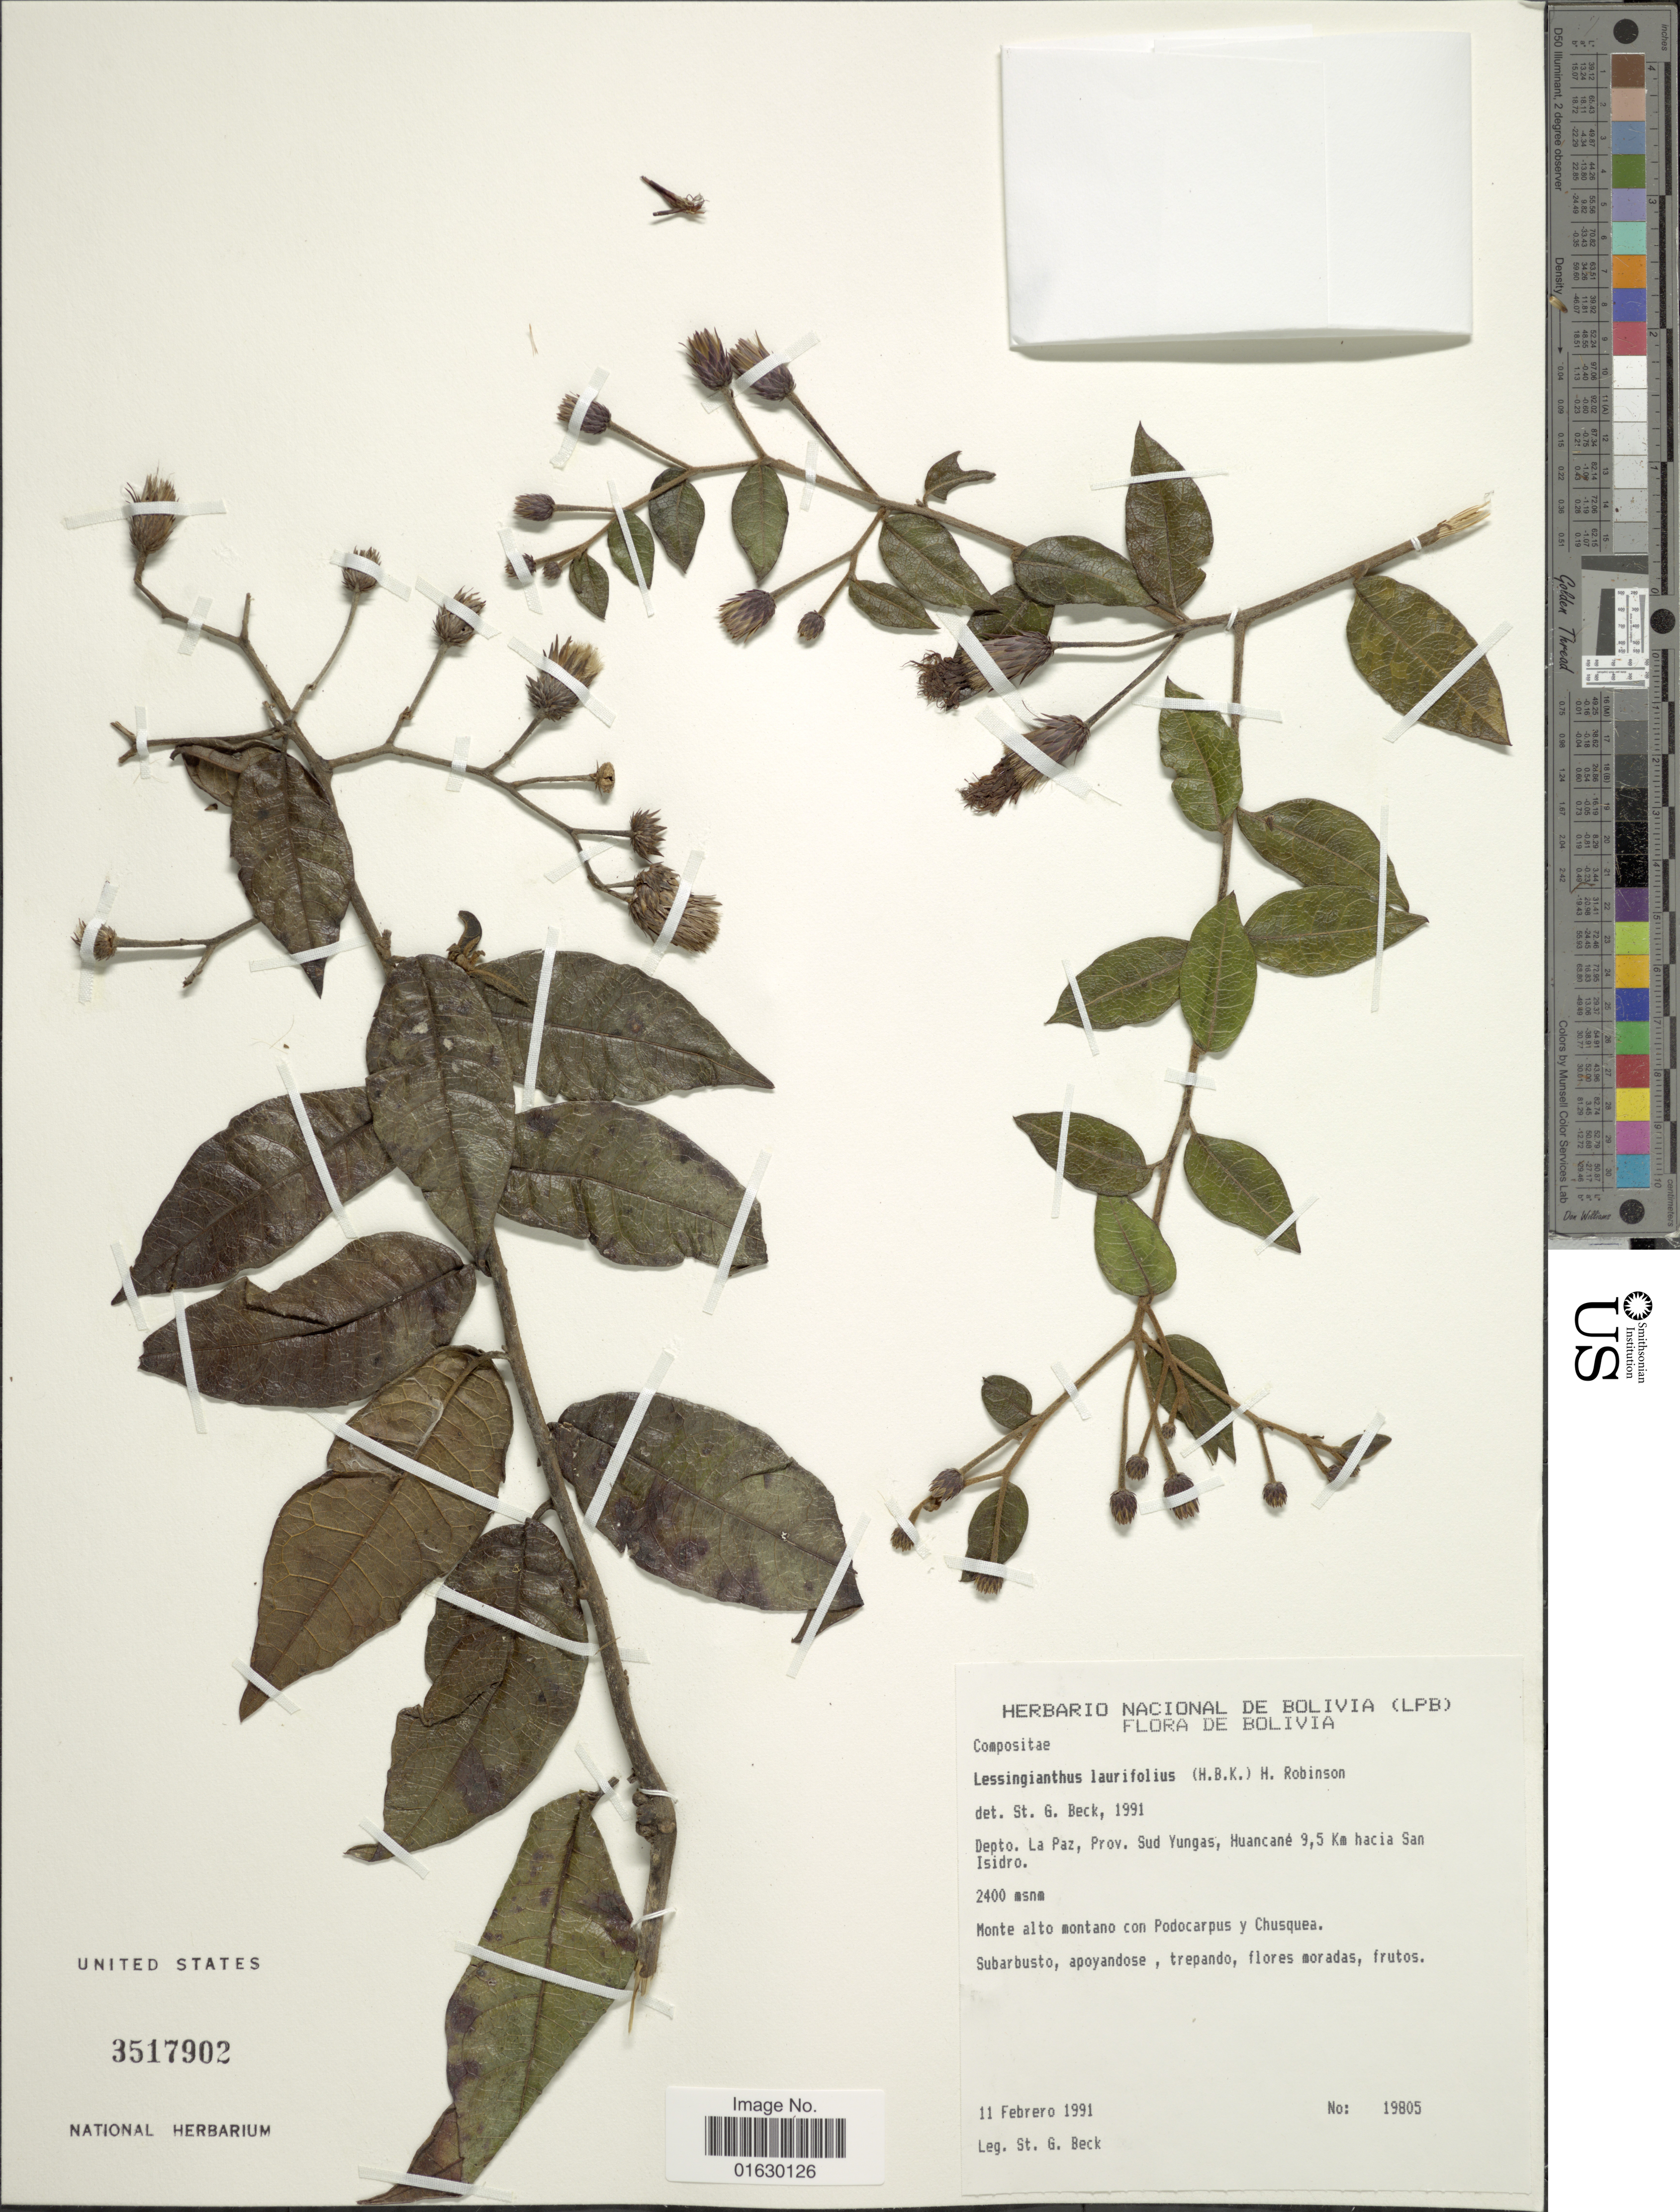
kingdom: Plantae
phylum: Tracheophyta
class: Magnoliopsida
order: Asterales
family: Asteraceae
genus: Lessingianthus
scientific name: Lessingianthus laurifolius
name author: (DC.) H. Rob.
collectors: S. G. Beck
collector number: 19805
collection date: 1991-02-11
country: Bolivia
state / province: La Paz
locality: Depto. La Paz, Prov. Sud Yungas, Huancane 9.5 km hacia San Isidro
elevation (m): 2400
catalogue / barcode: US 3517902